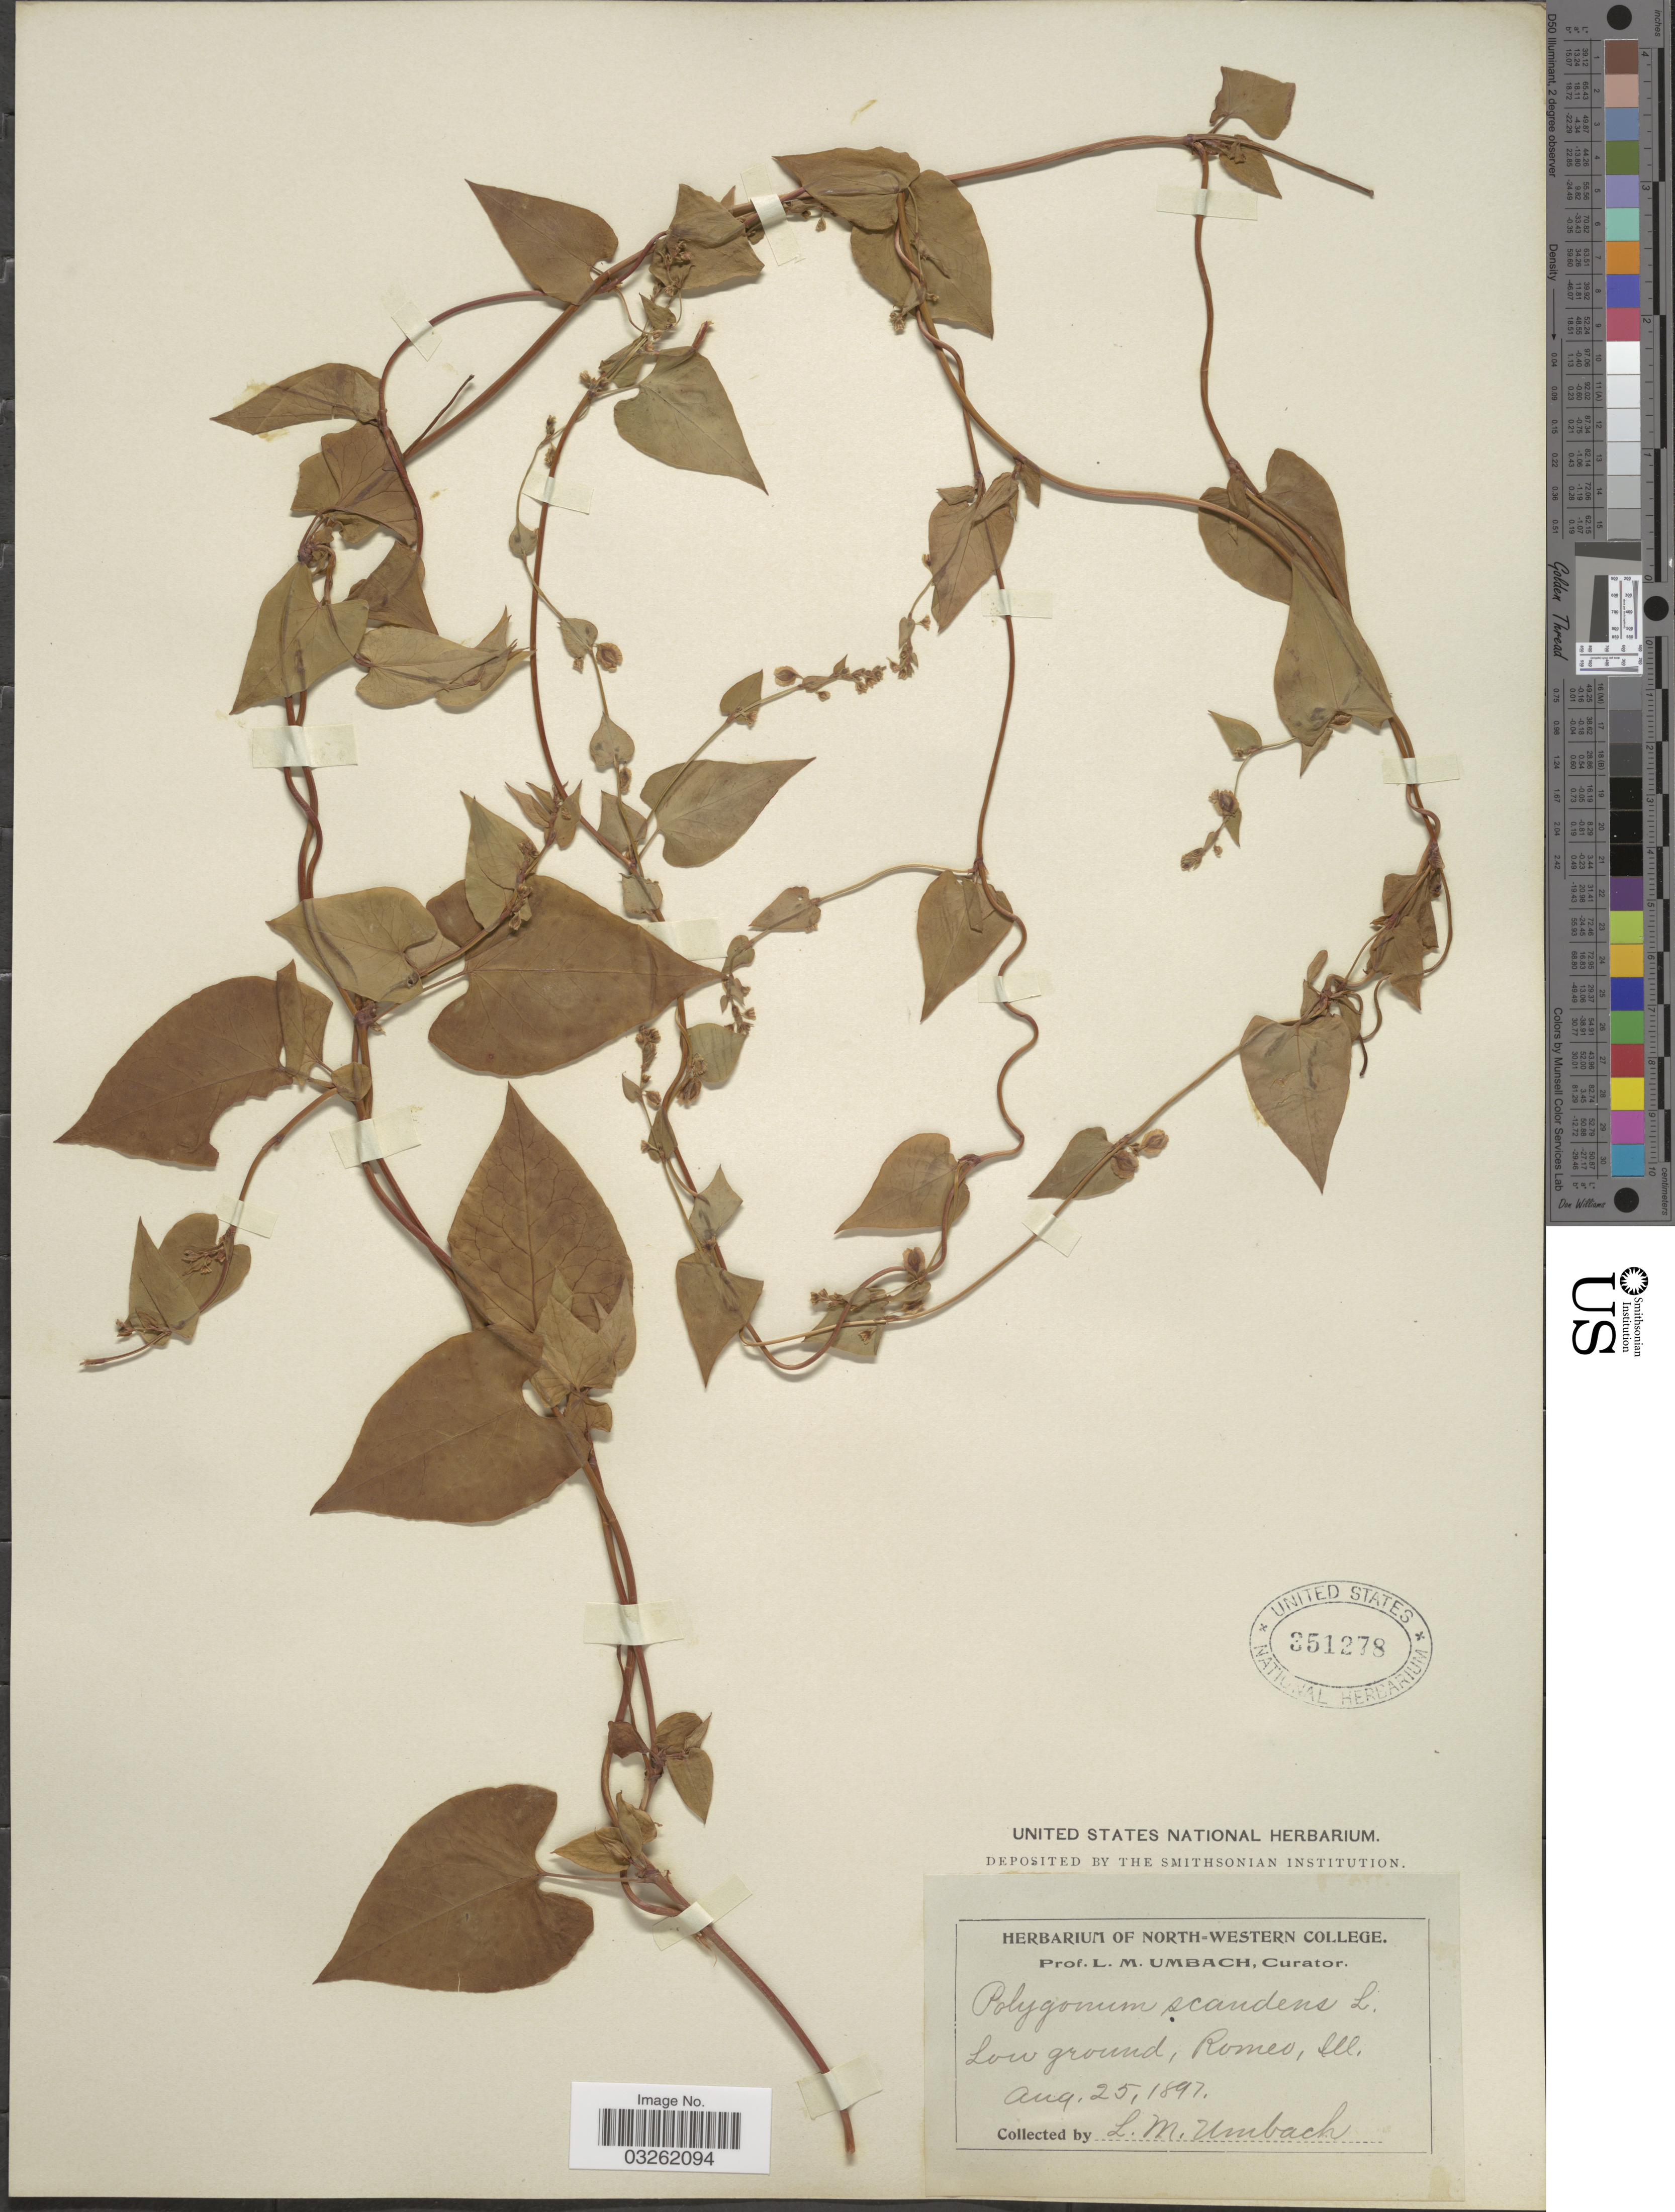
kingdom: Plantae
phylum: Tracheophyta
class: Magnoliopsida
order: Caryophyllales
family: Polygonaceae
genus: Fallopia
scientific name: Fallopia scandens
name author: (L.) Holub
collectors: L. M. Umbach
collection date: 1897-08-25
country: United States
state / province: Illinois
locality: Remeo, Ill.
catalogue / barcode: US 351278